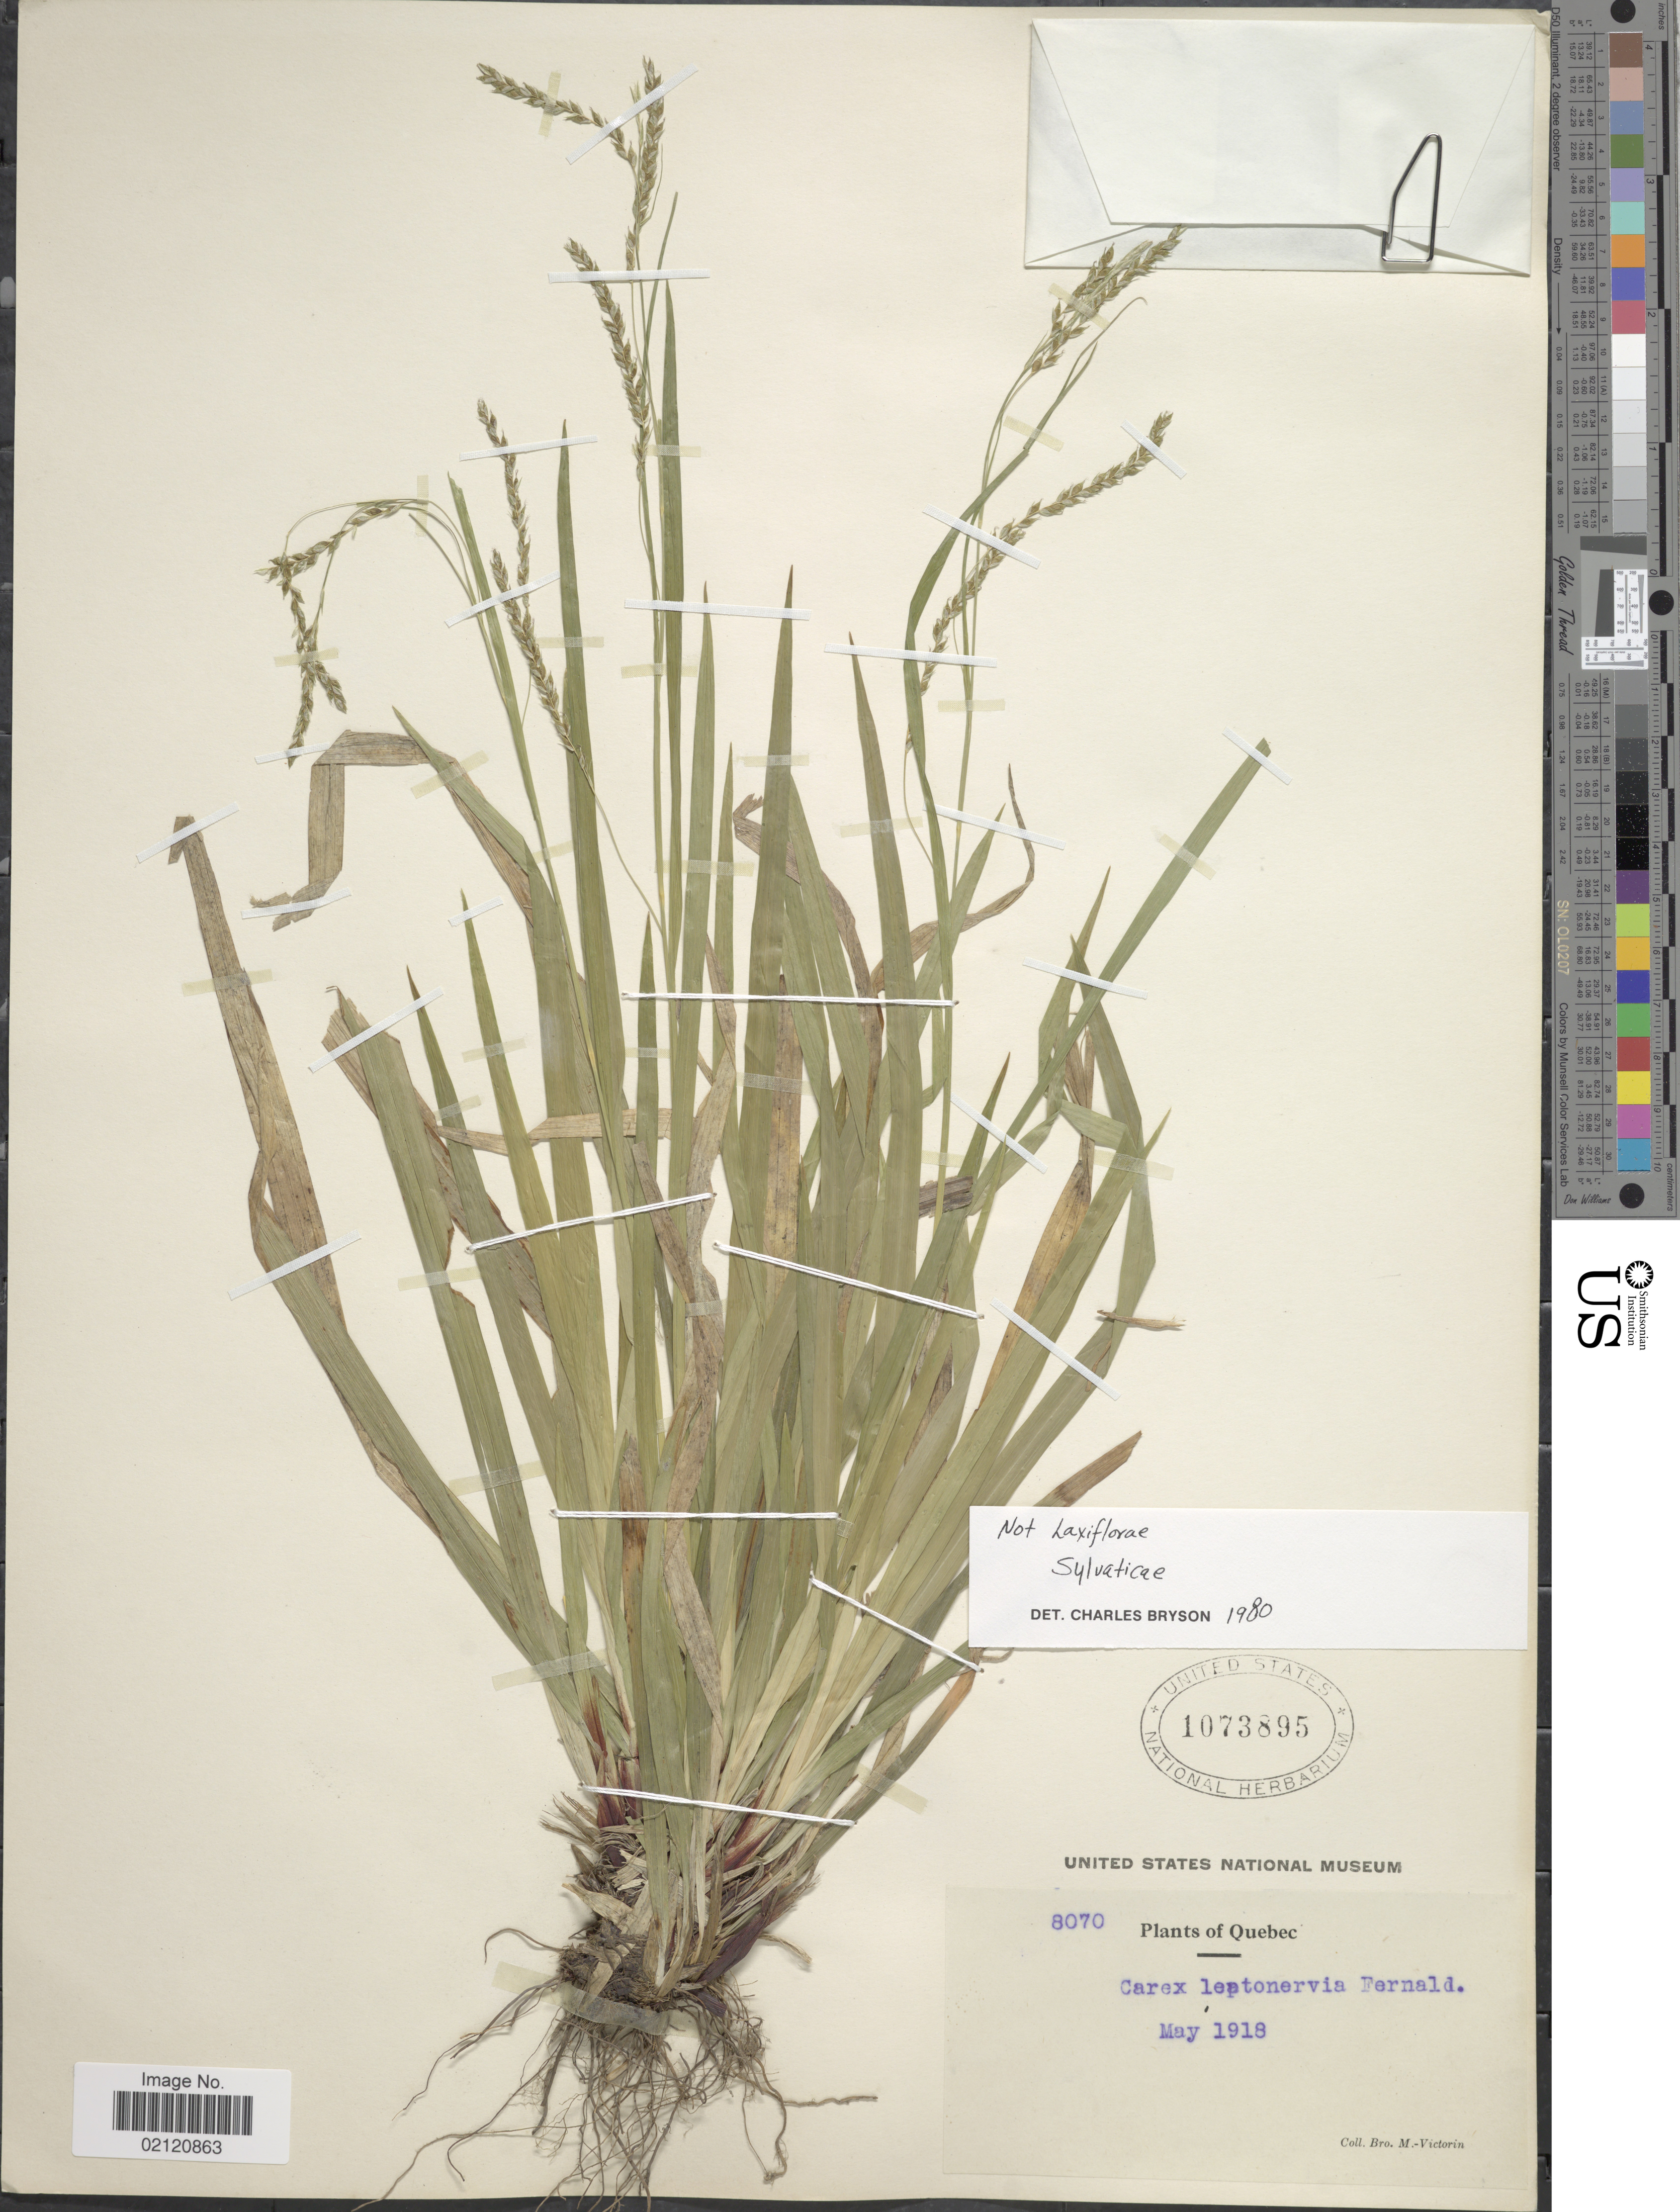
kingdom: Plantae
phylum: Tracheophyta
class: Liliopsida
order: Poales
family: Cyperaceae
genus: Carex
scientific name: Carex leptonervia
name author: (Fernald) Fernald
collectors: Fr. Marie-Victorin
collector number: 8070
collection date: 1918-05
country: Canada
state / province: Quebec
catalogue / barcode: US 1073895